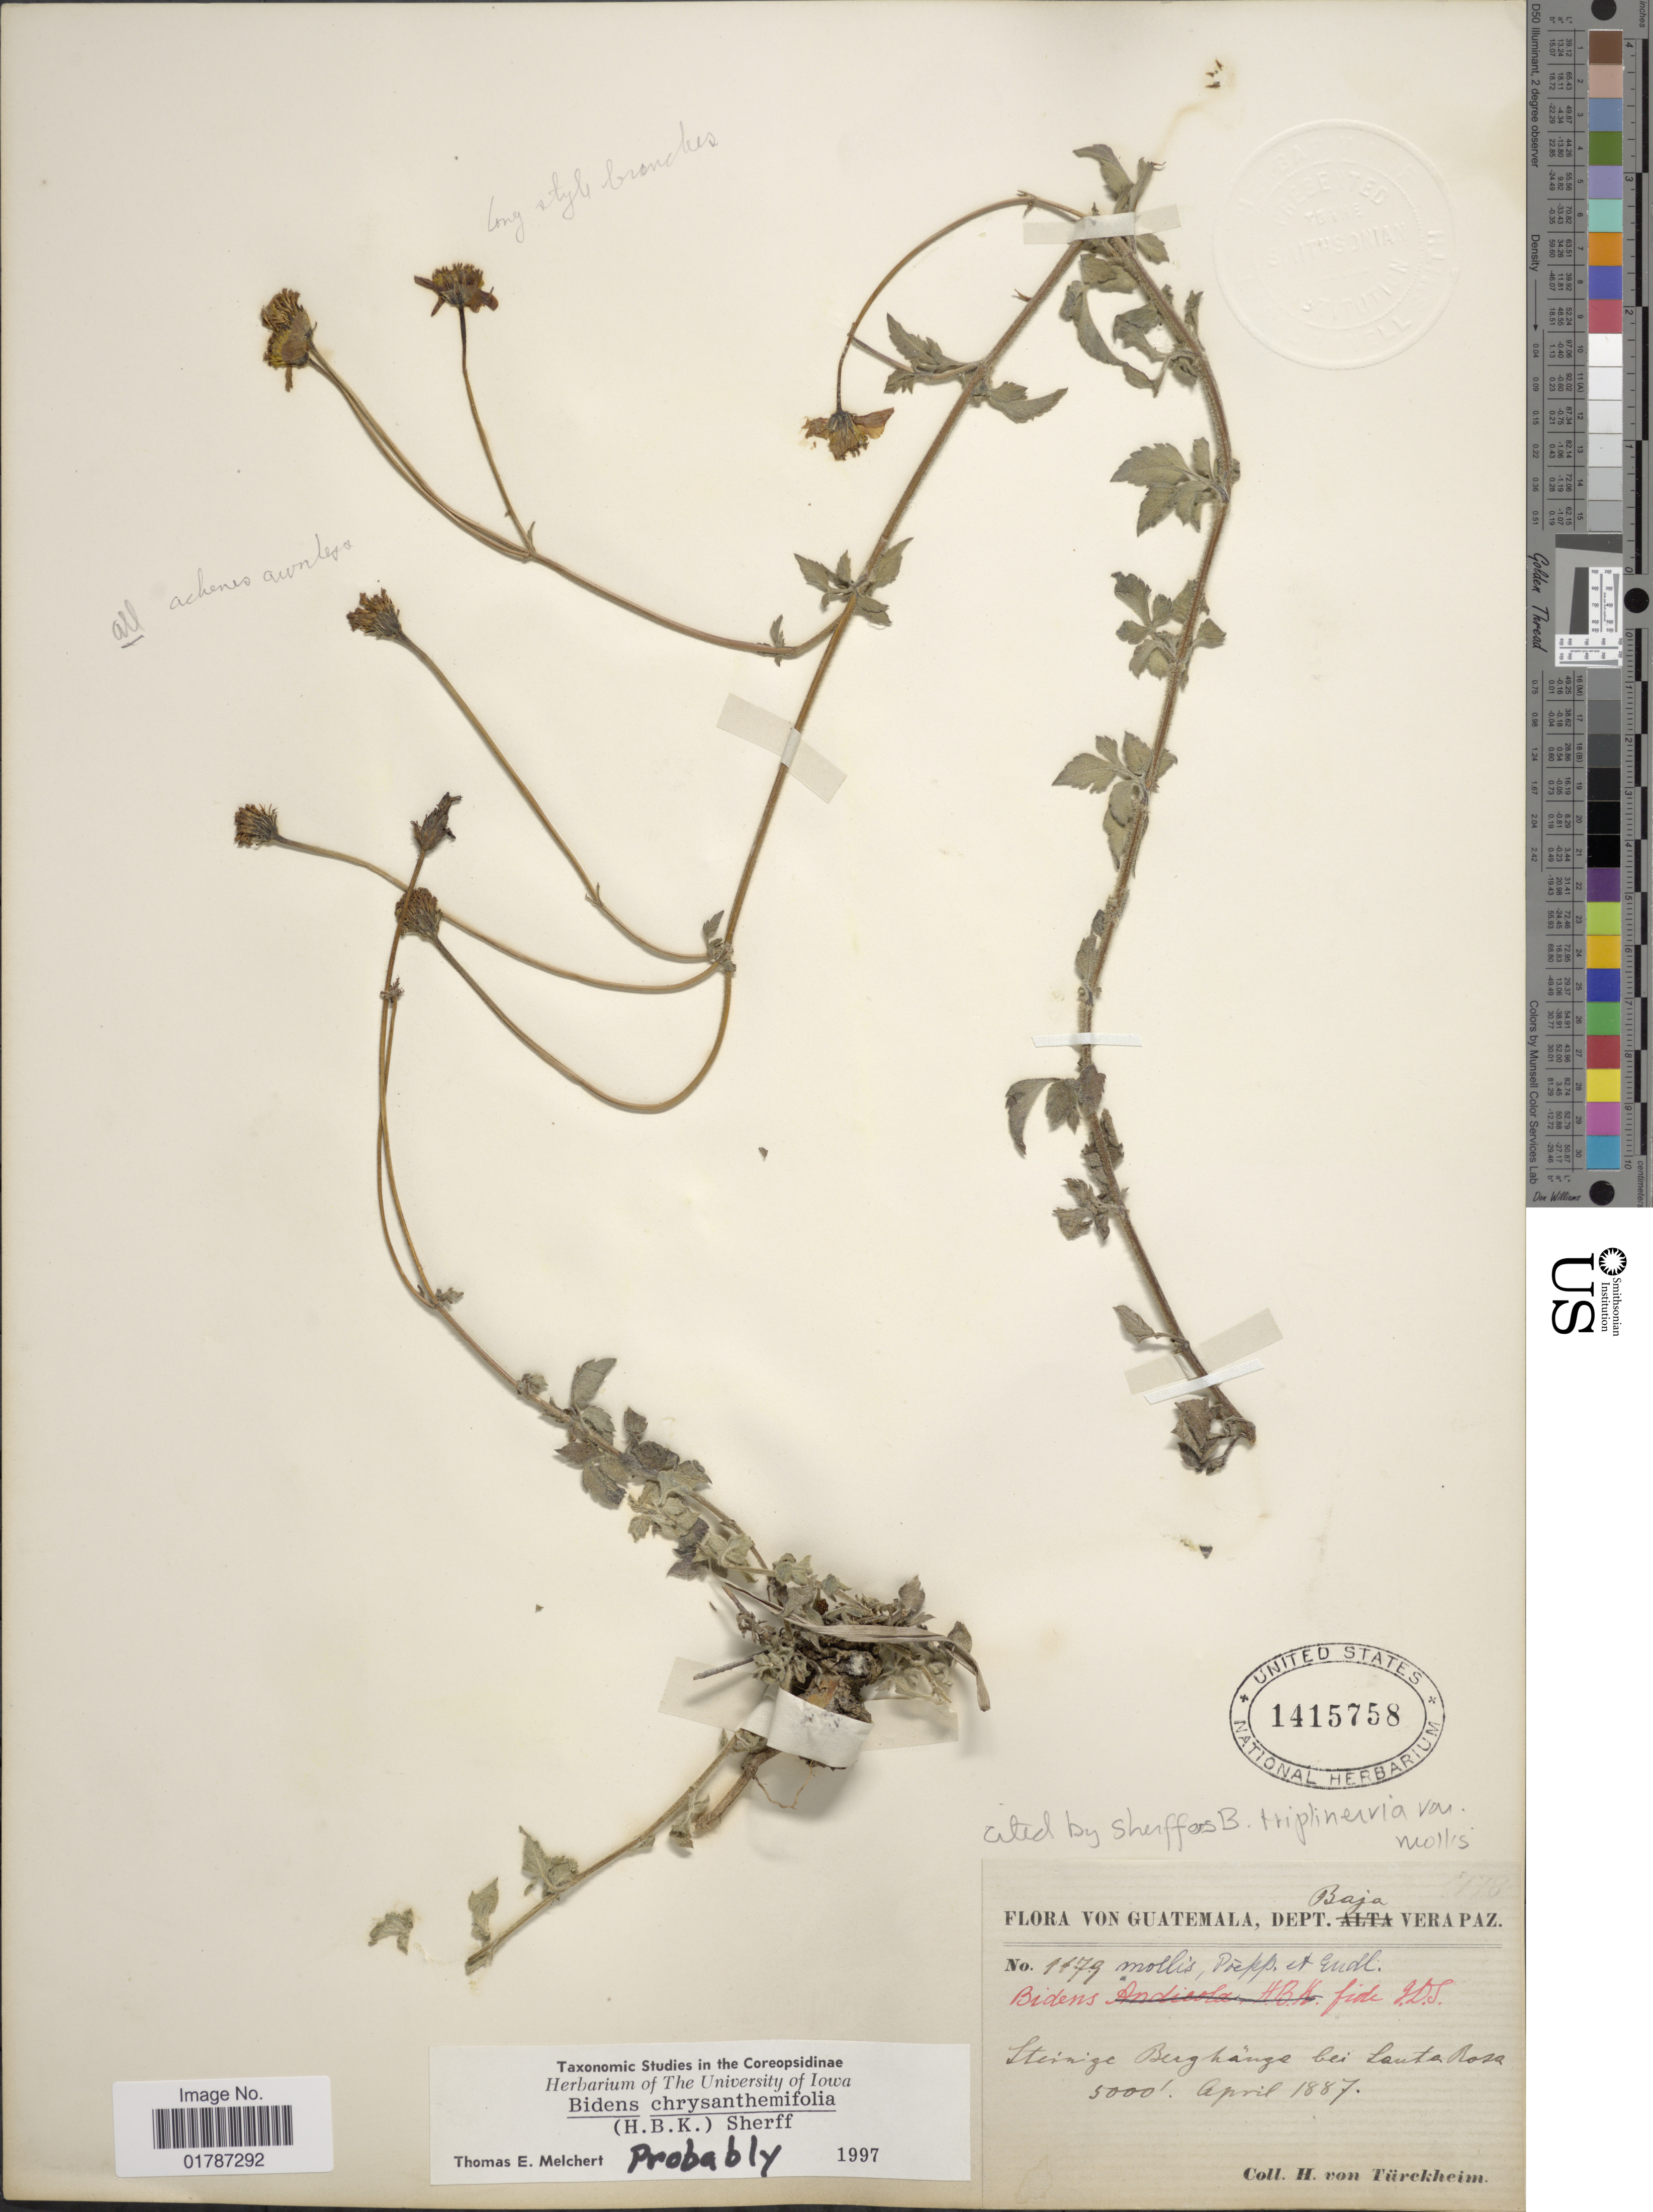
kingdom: Plantae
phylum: Tracheophyta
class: Magnoliopsida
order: Asterales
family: Asteraceae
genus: Bidens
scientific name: Bidens chrysanthemifolia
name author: (Kunth) Sherff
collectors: H. von Türckheim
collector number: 1179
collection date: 1887-04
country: Guatemala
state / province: Baja Verapaz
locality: Dept. Baja Vera Paz, Steinige Berghange bei Santa Rosa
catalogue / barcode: US 1515758